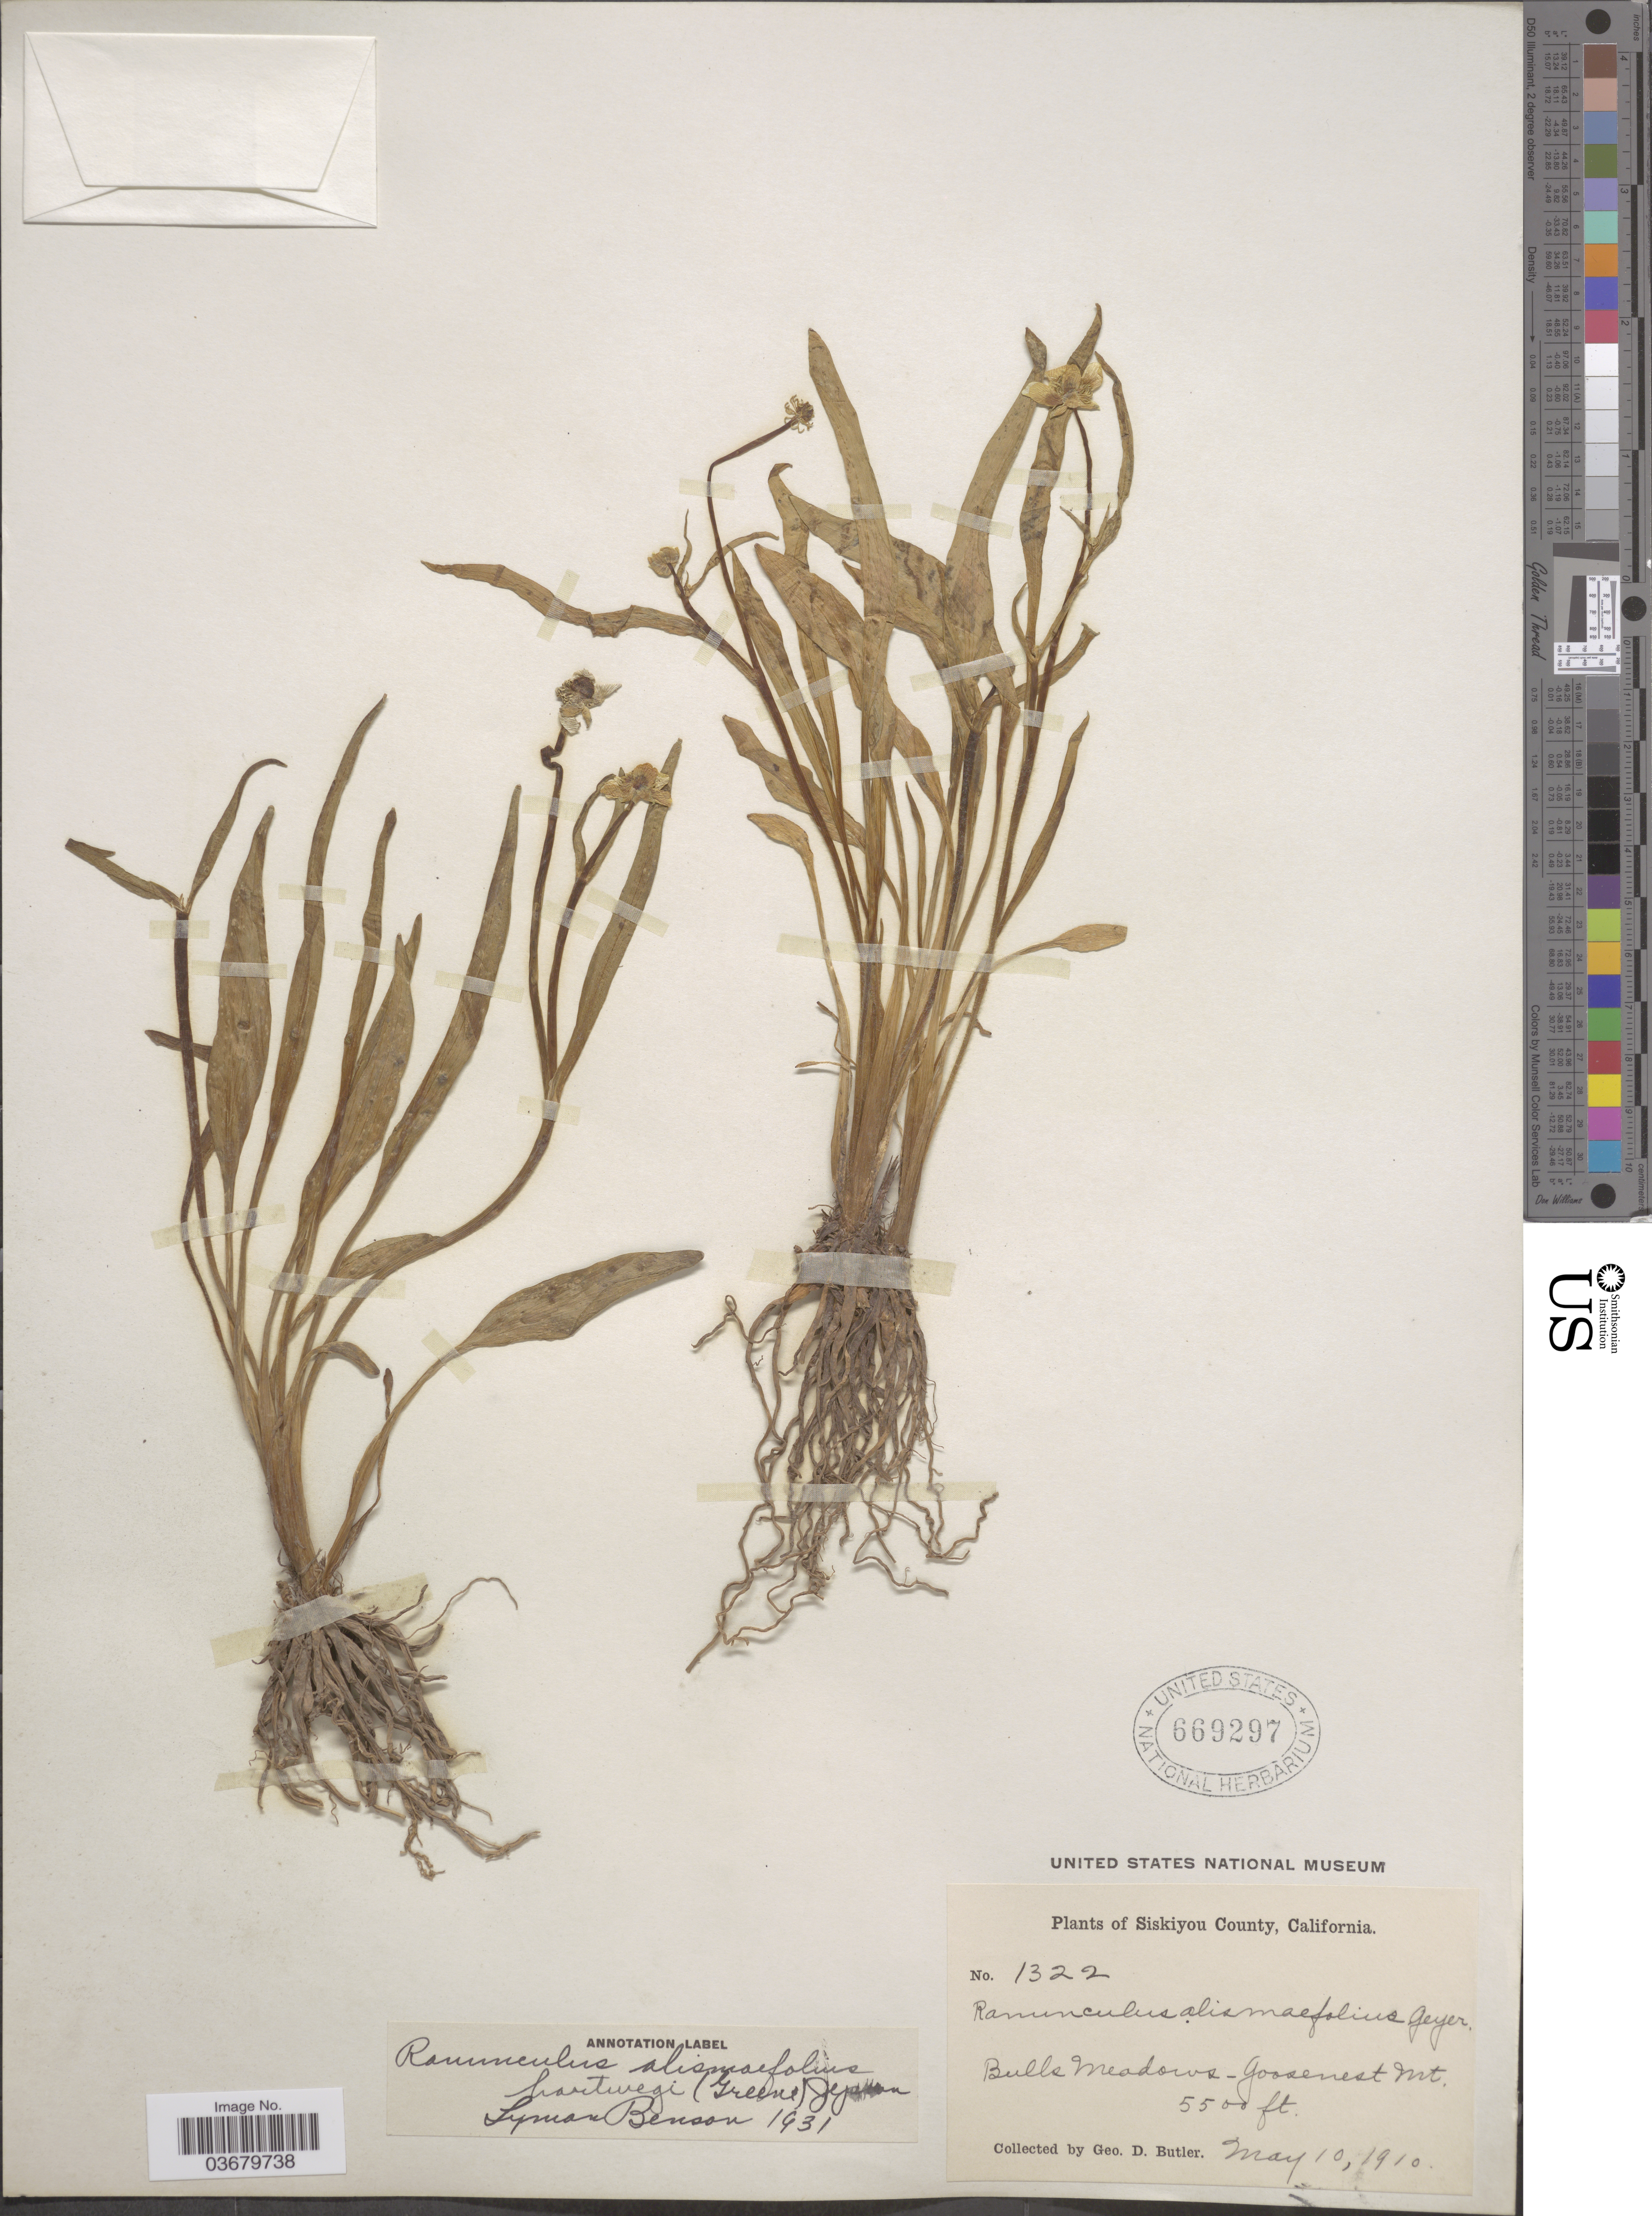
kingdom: Plantae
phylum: Tracheophyta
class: Magnoliopsida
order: Ranunculales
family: Ranunculaceae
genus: Ranunculus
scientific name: Ranunculus alismifolius var. hartwegii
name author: (Greene) Jeps.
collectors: G. D. Butler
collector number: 1322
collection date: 1910-05-10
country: United States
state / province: California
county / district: Siskiyou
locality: Siskiyou County. Bulls Meadows - Goosenest Mt.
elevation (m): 1676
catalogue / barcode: US 669297